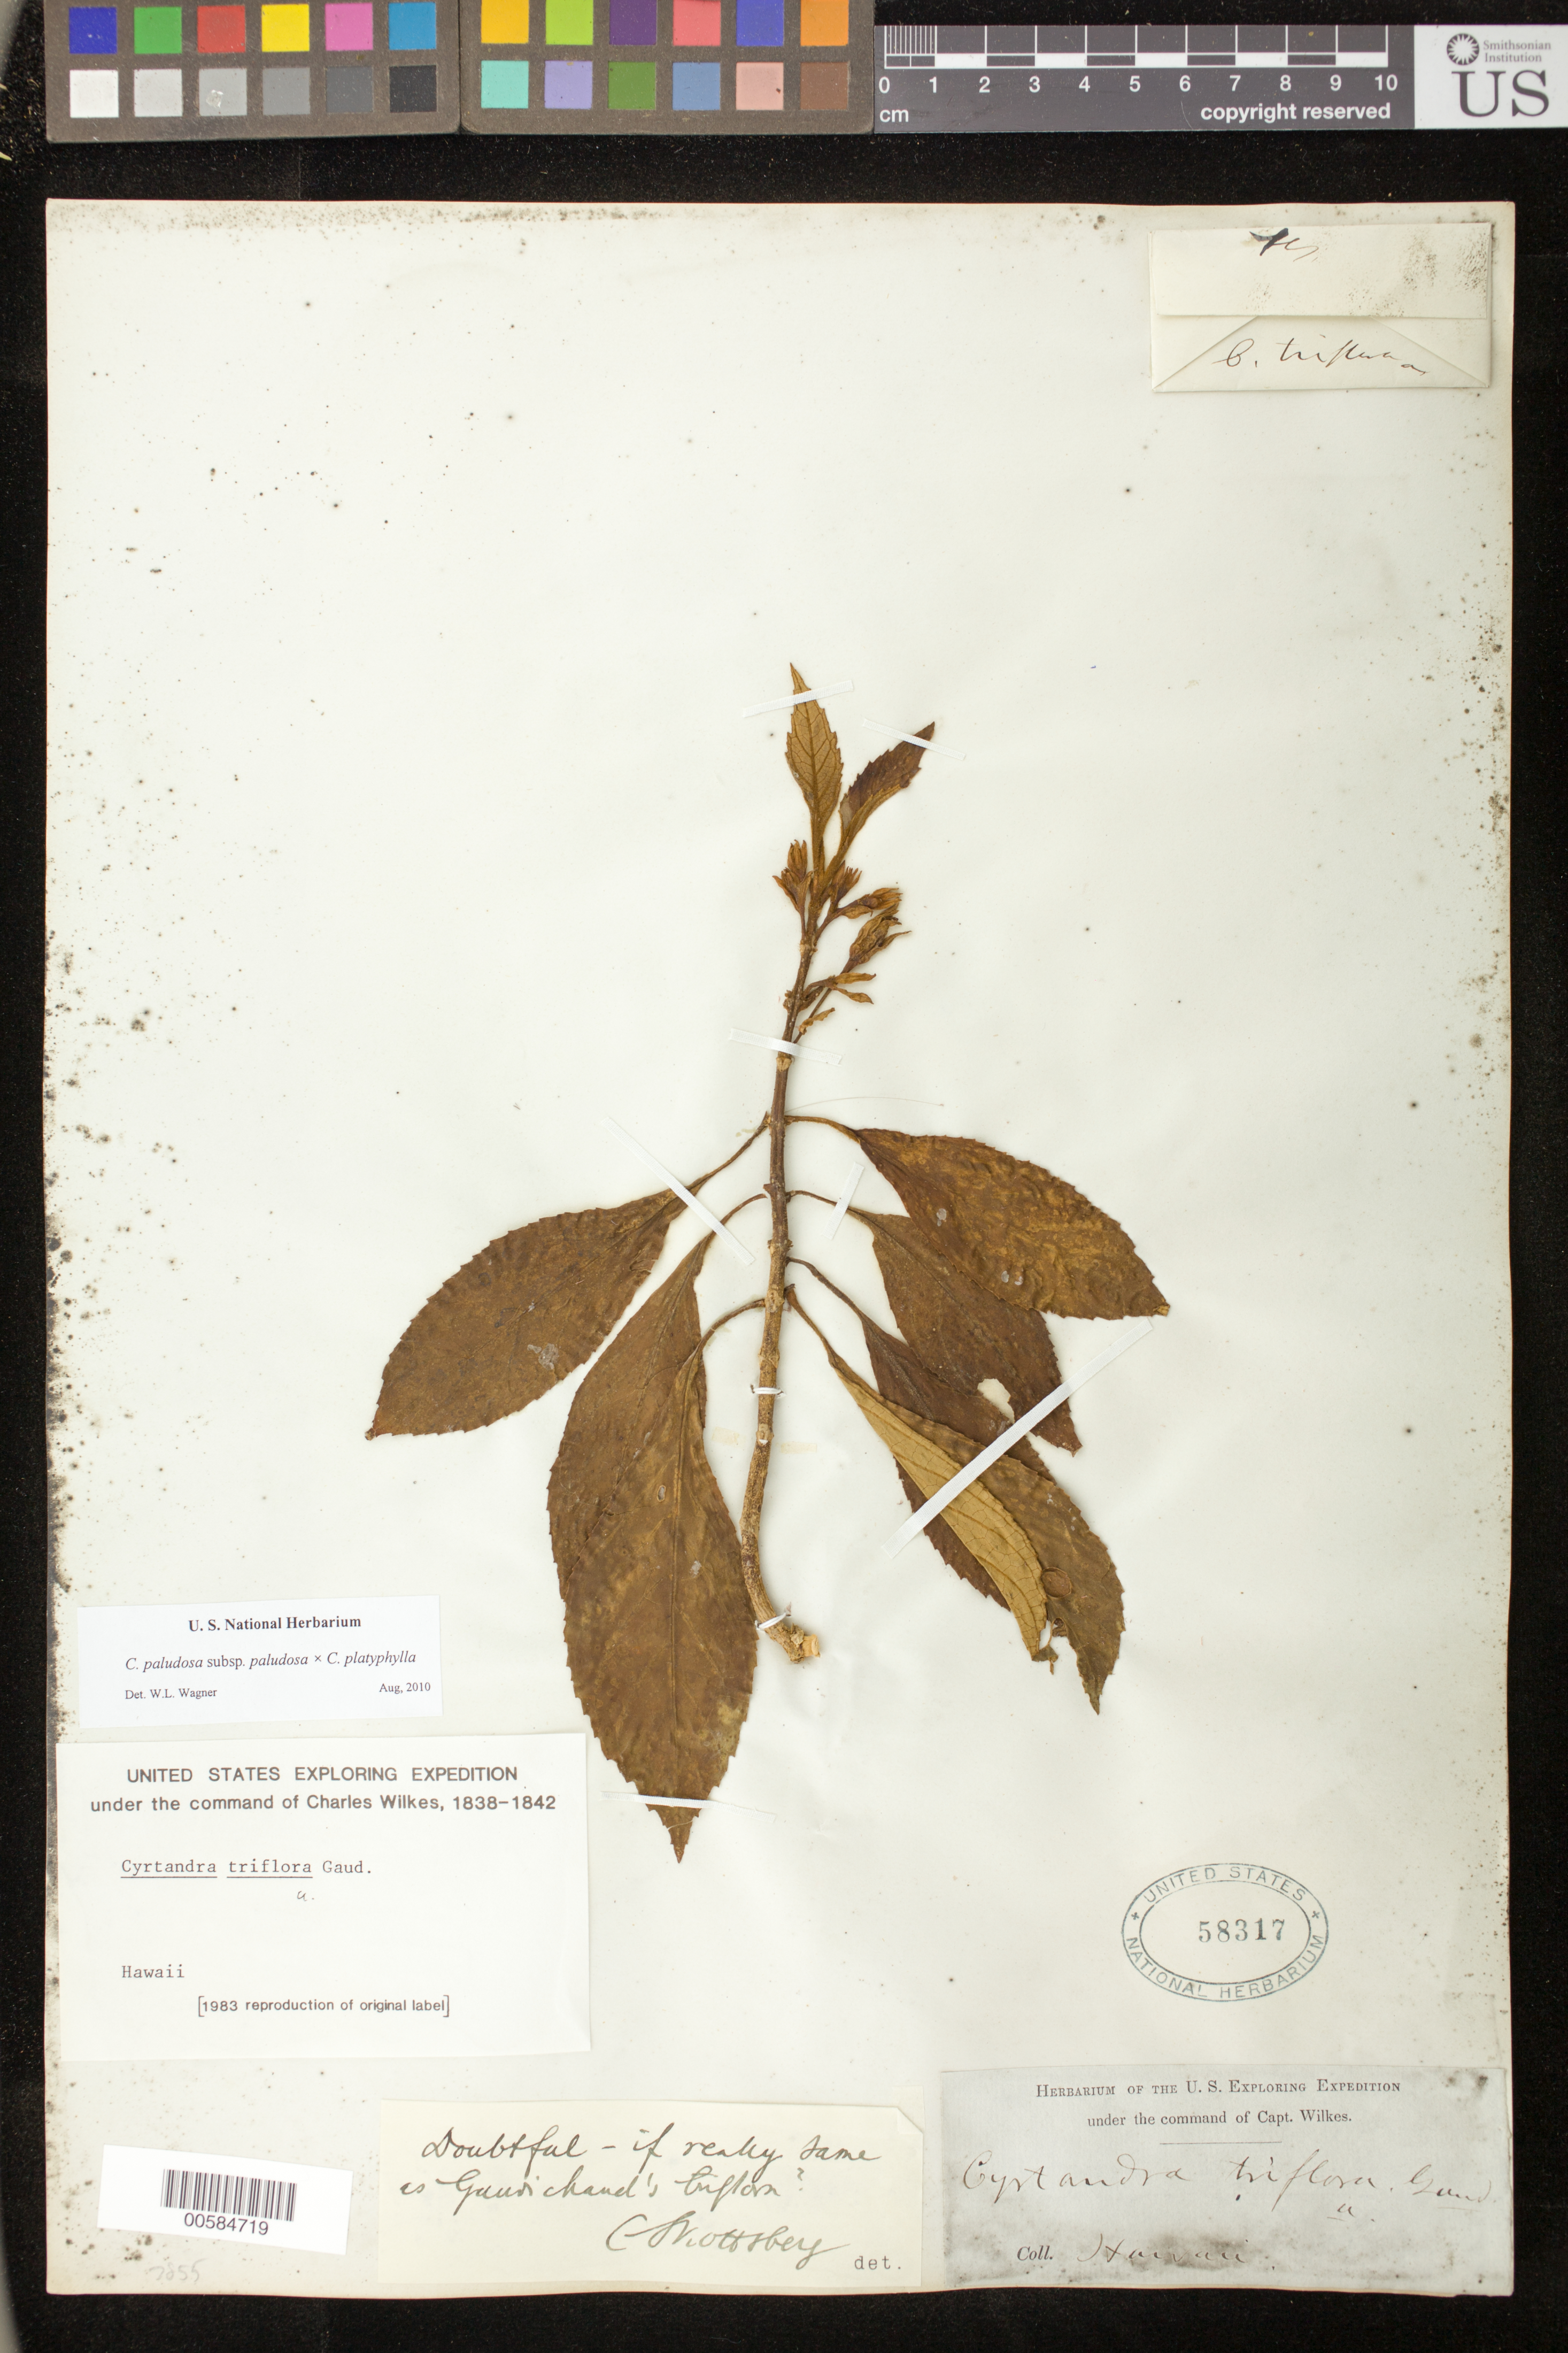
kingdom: Plantae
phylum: Tracheophyta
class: Magnoliopsida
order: Lamiales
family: Gesneriaceae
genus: Cyrtandra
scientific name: Cyrtandra paludosa subsp. paludosa x C. platyphylla A. Gray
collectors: Wilkes Explor. Exped.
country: United States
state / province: Hawaii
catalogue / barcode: US 58317